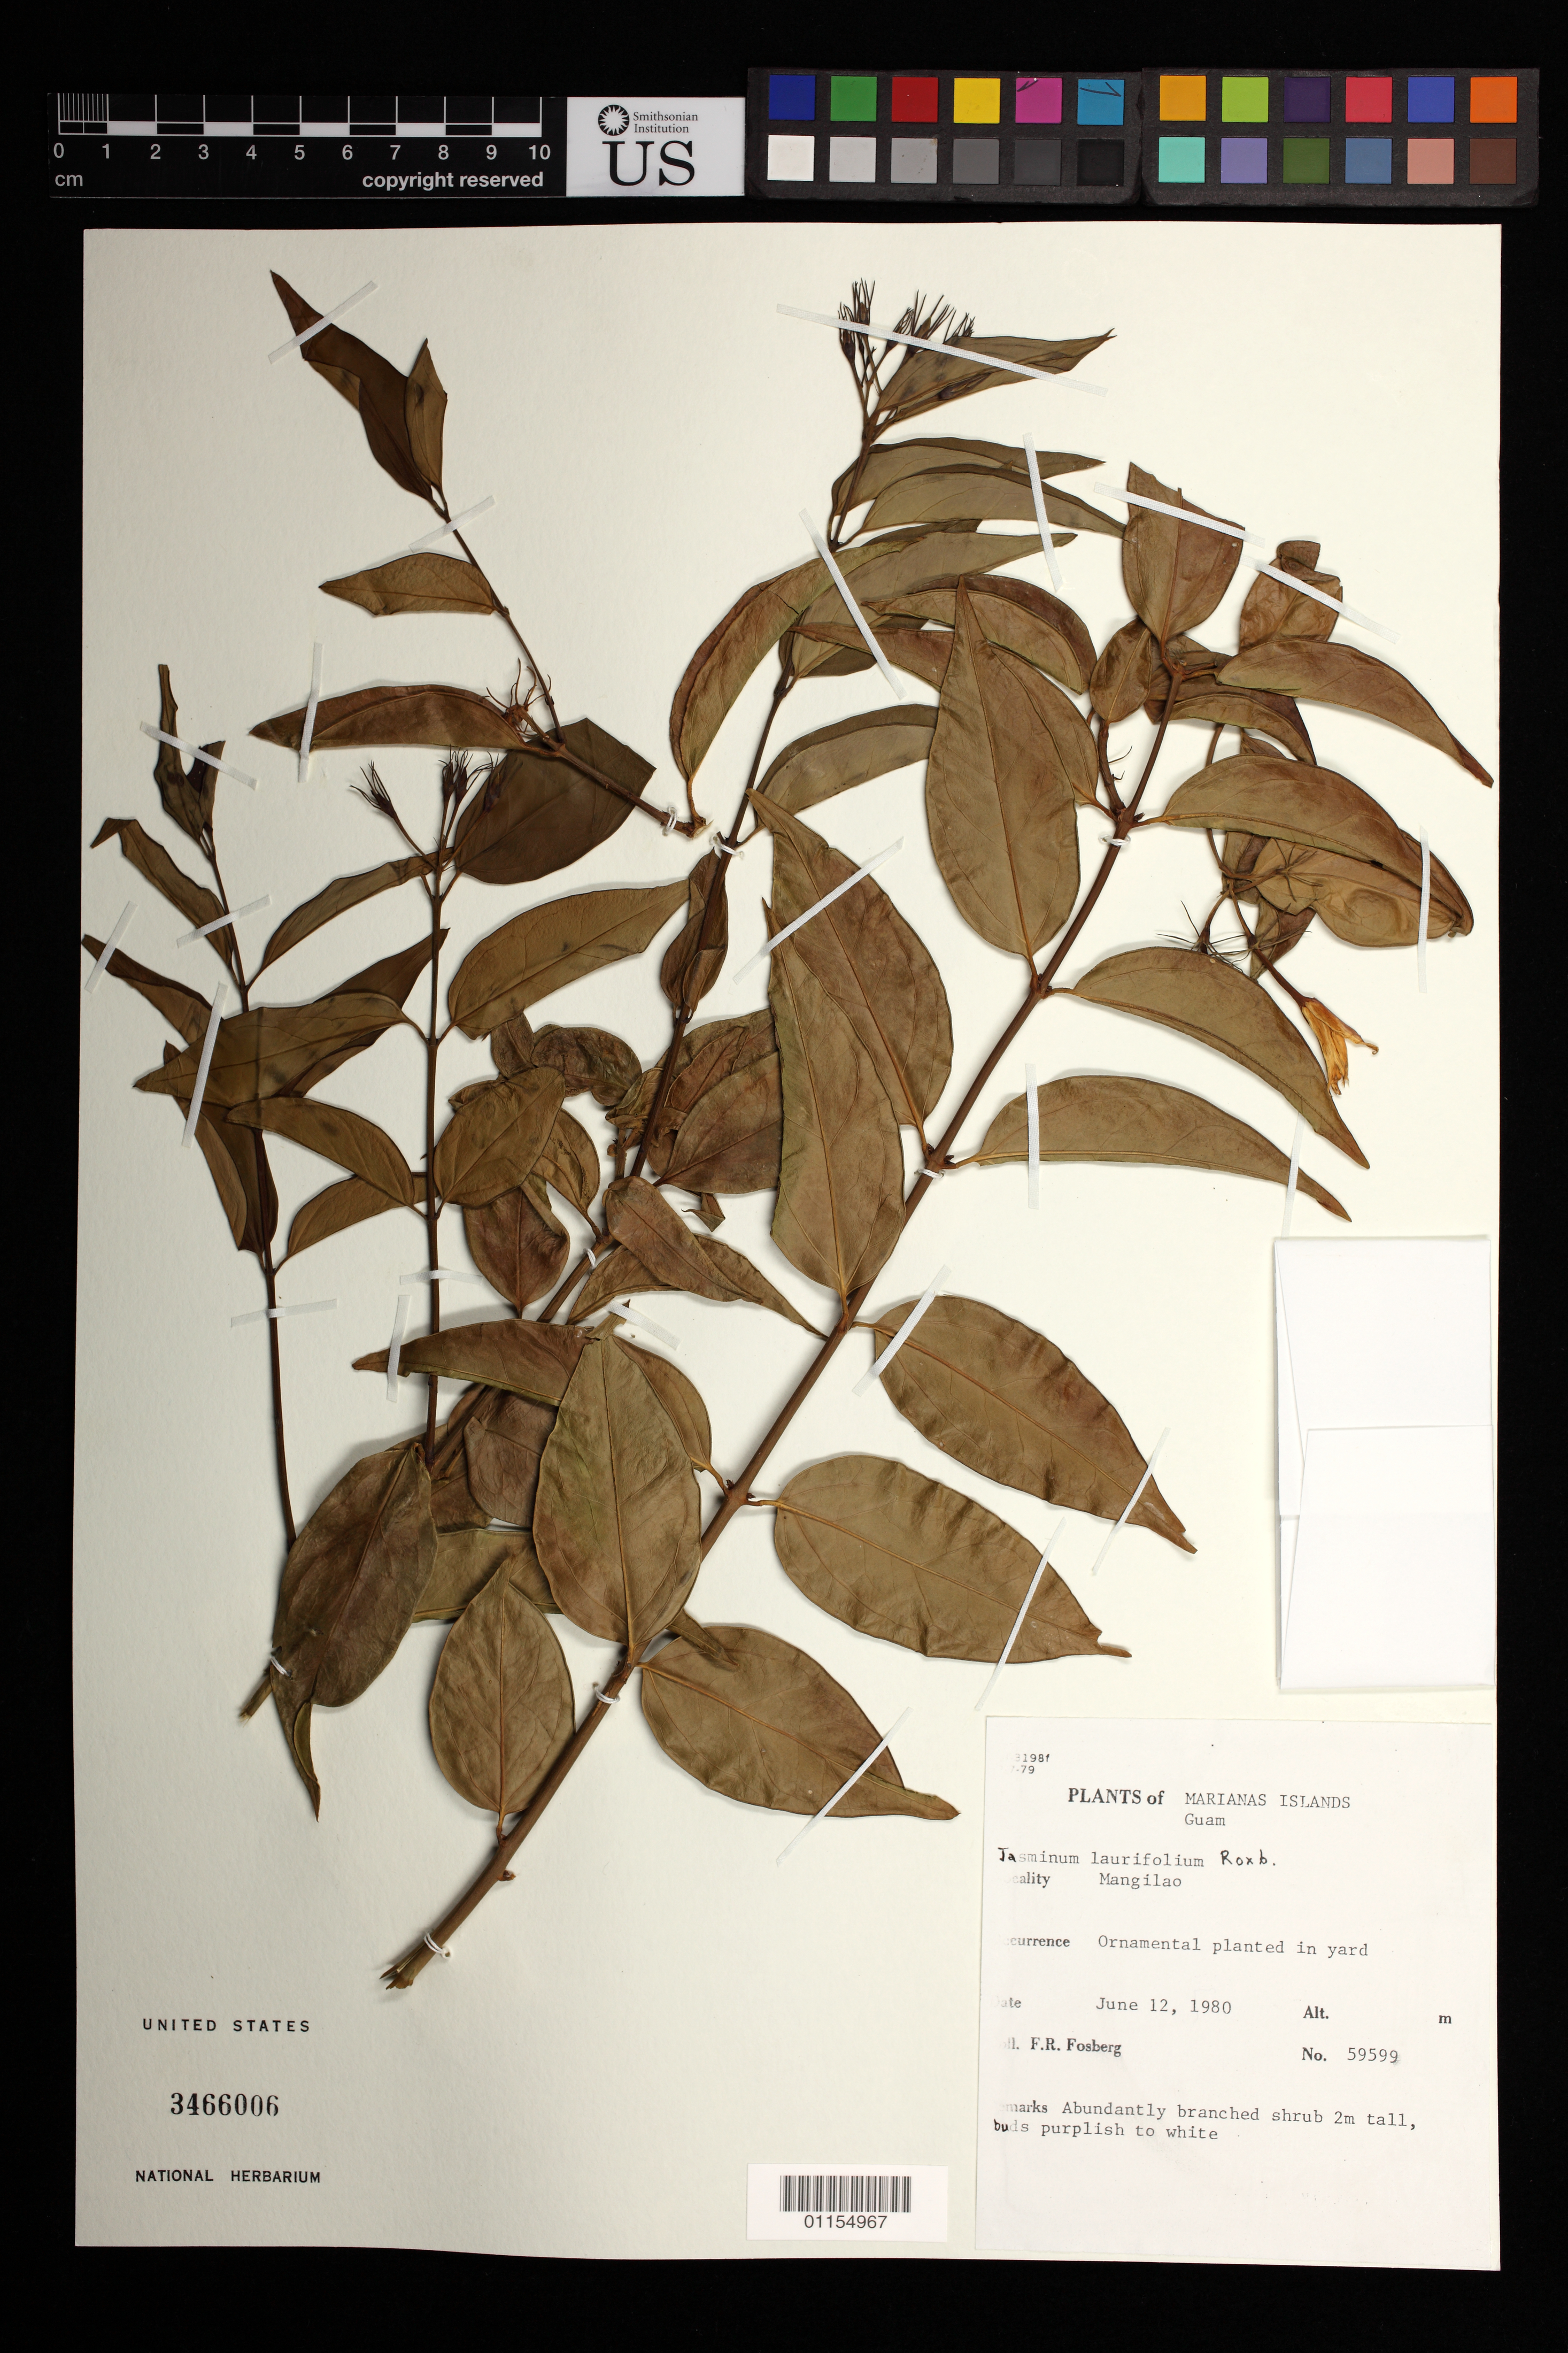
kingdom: Plantae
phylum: Tracheophyta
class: Magnoliopsida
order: Lamiales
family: Oleaceae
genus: Jasminum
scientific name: Jasminum laurifolium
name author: Roxb.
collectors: F. R. Fosberg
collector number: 59599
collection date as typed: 12 Jun 1980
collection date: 1980-06-12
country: Guam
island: Guam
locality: Mangilao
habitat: Planted in yard.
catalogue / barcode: US 59599